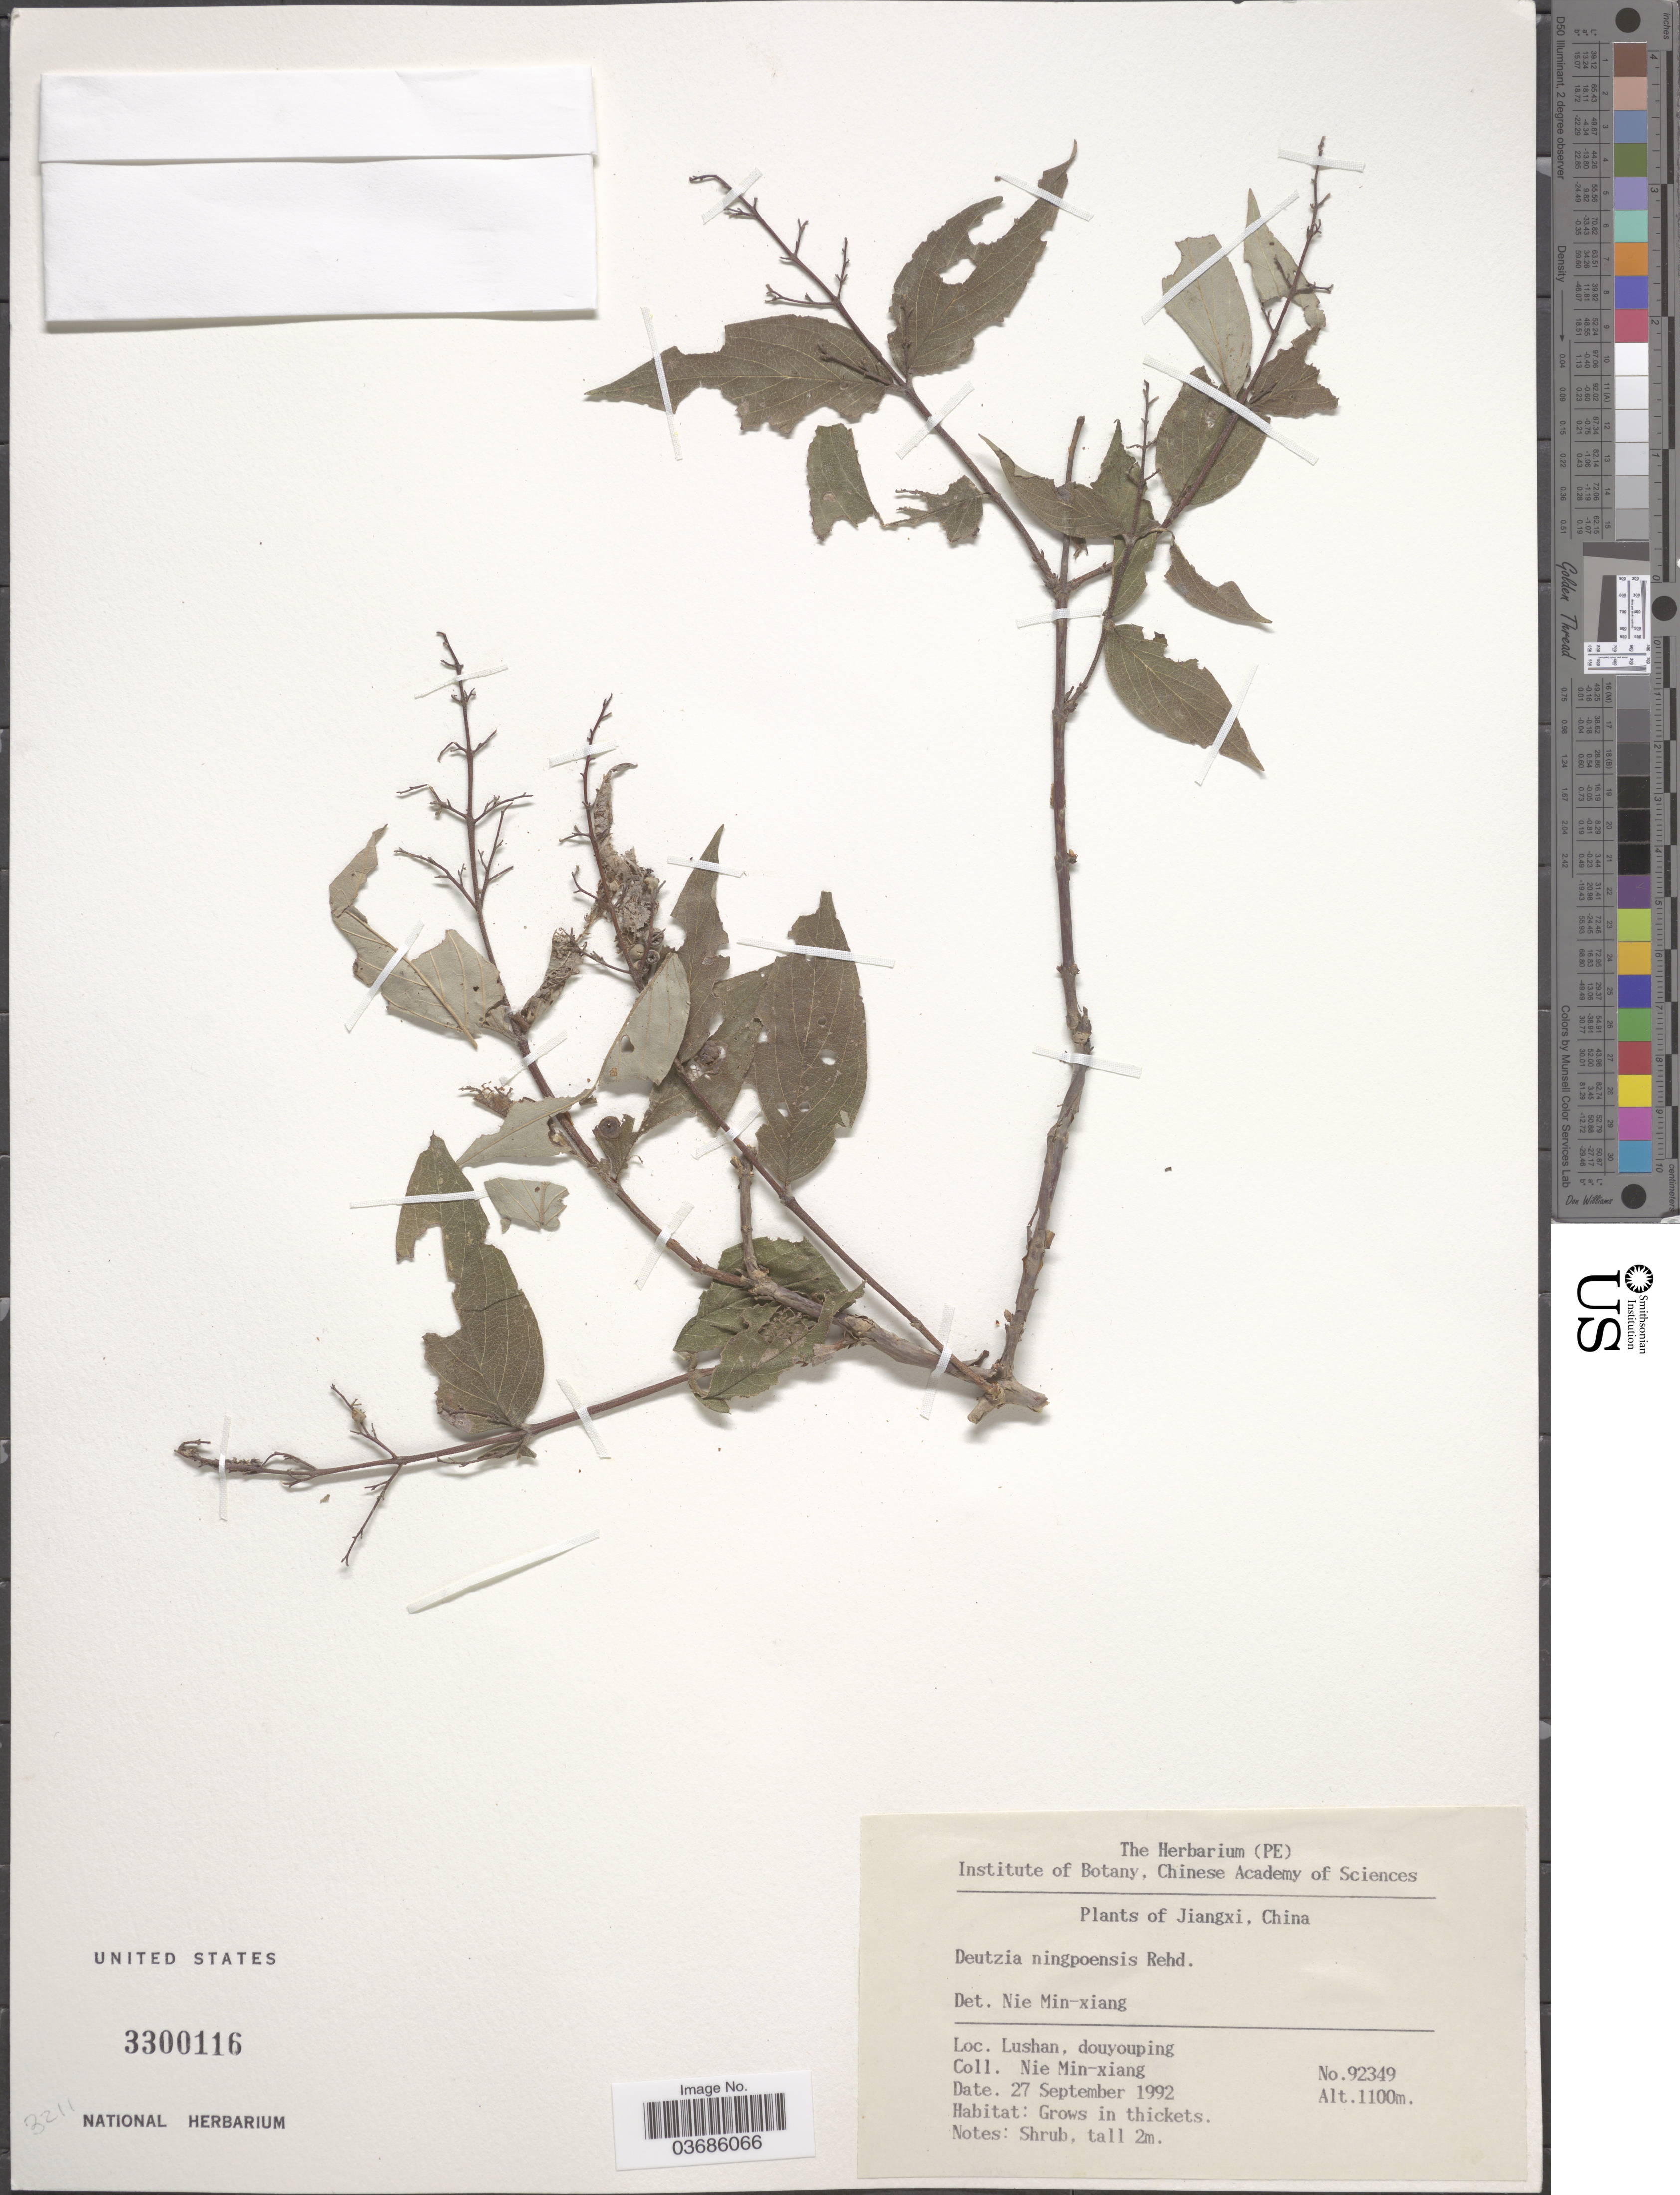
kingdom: Plantae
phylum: Tracheophyta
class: Magnoliopsida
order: Cornales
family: Hydrangeaceae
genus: Deutzia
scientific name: Deutzia sp.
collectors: M. Nie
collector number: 92349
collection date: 1992-09-27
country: China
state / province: Jiangxi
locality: Lushan, douyouping.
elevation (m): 1100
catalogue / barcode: US 3300116